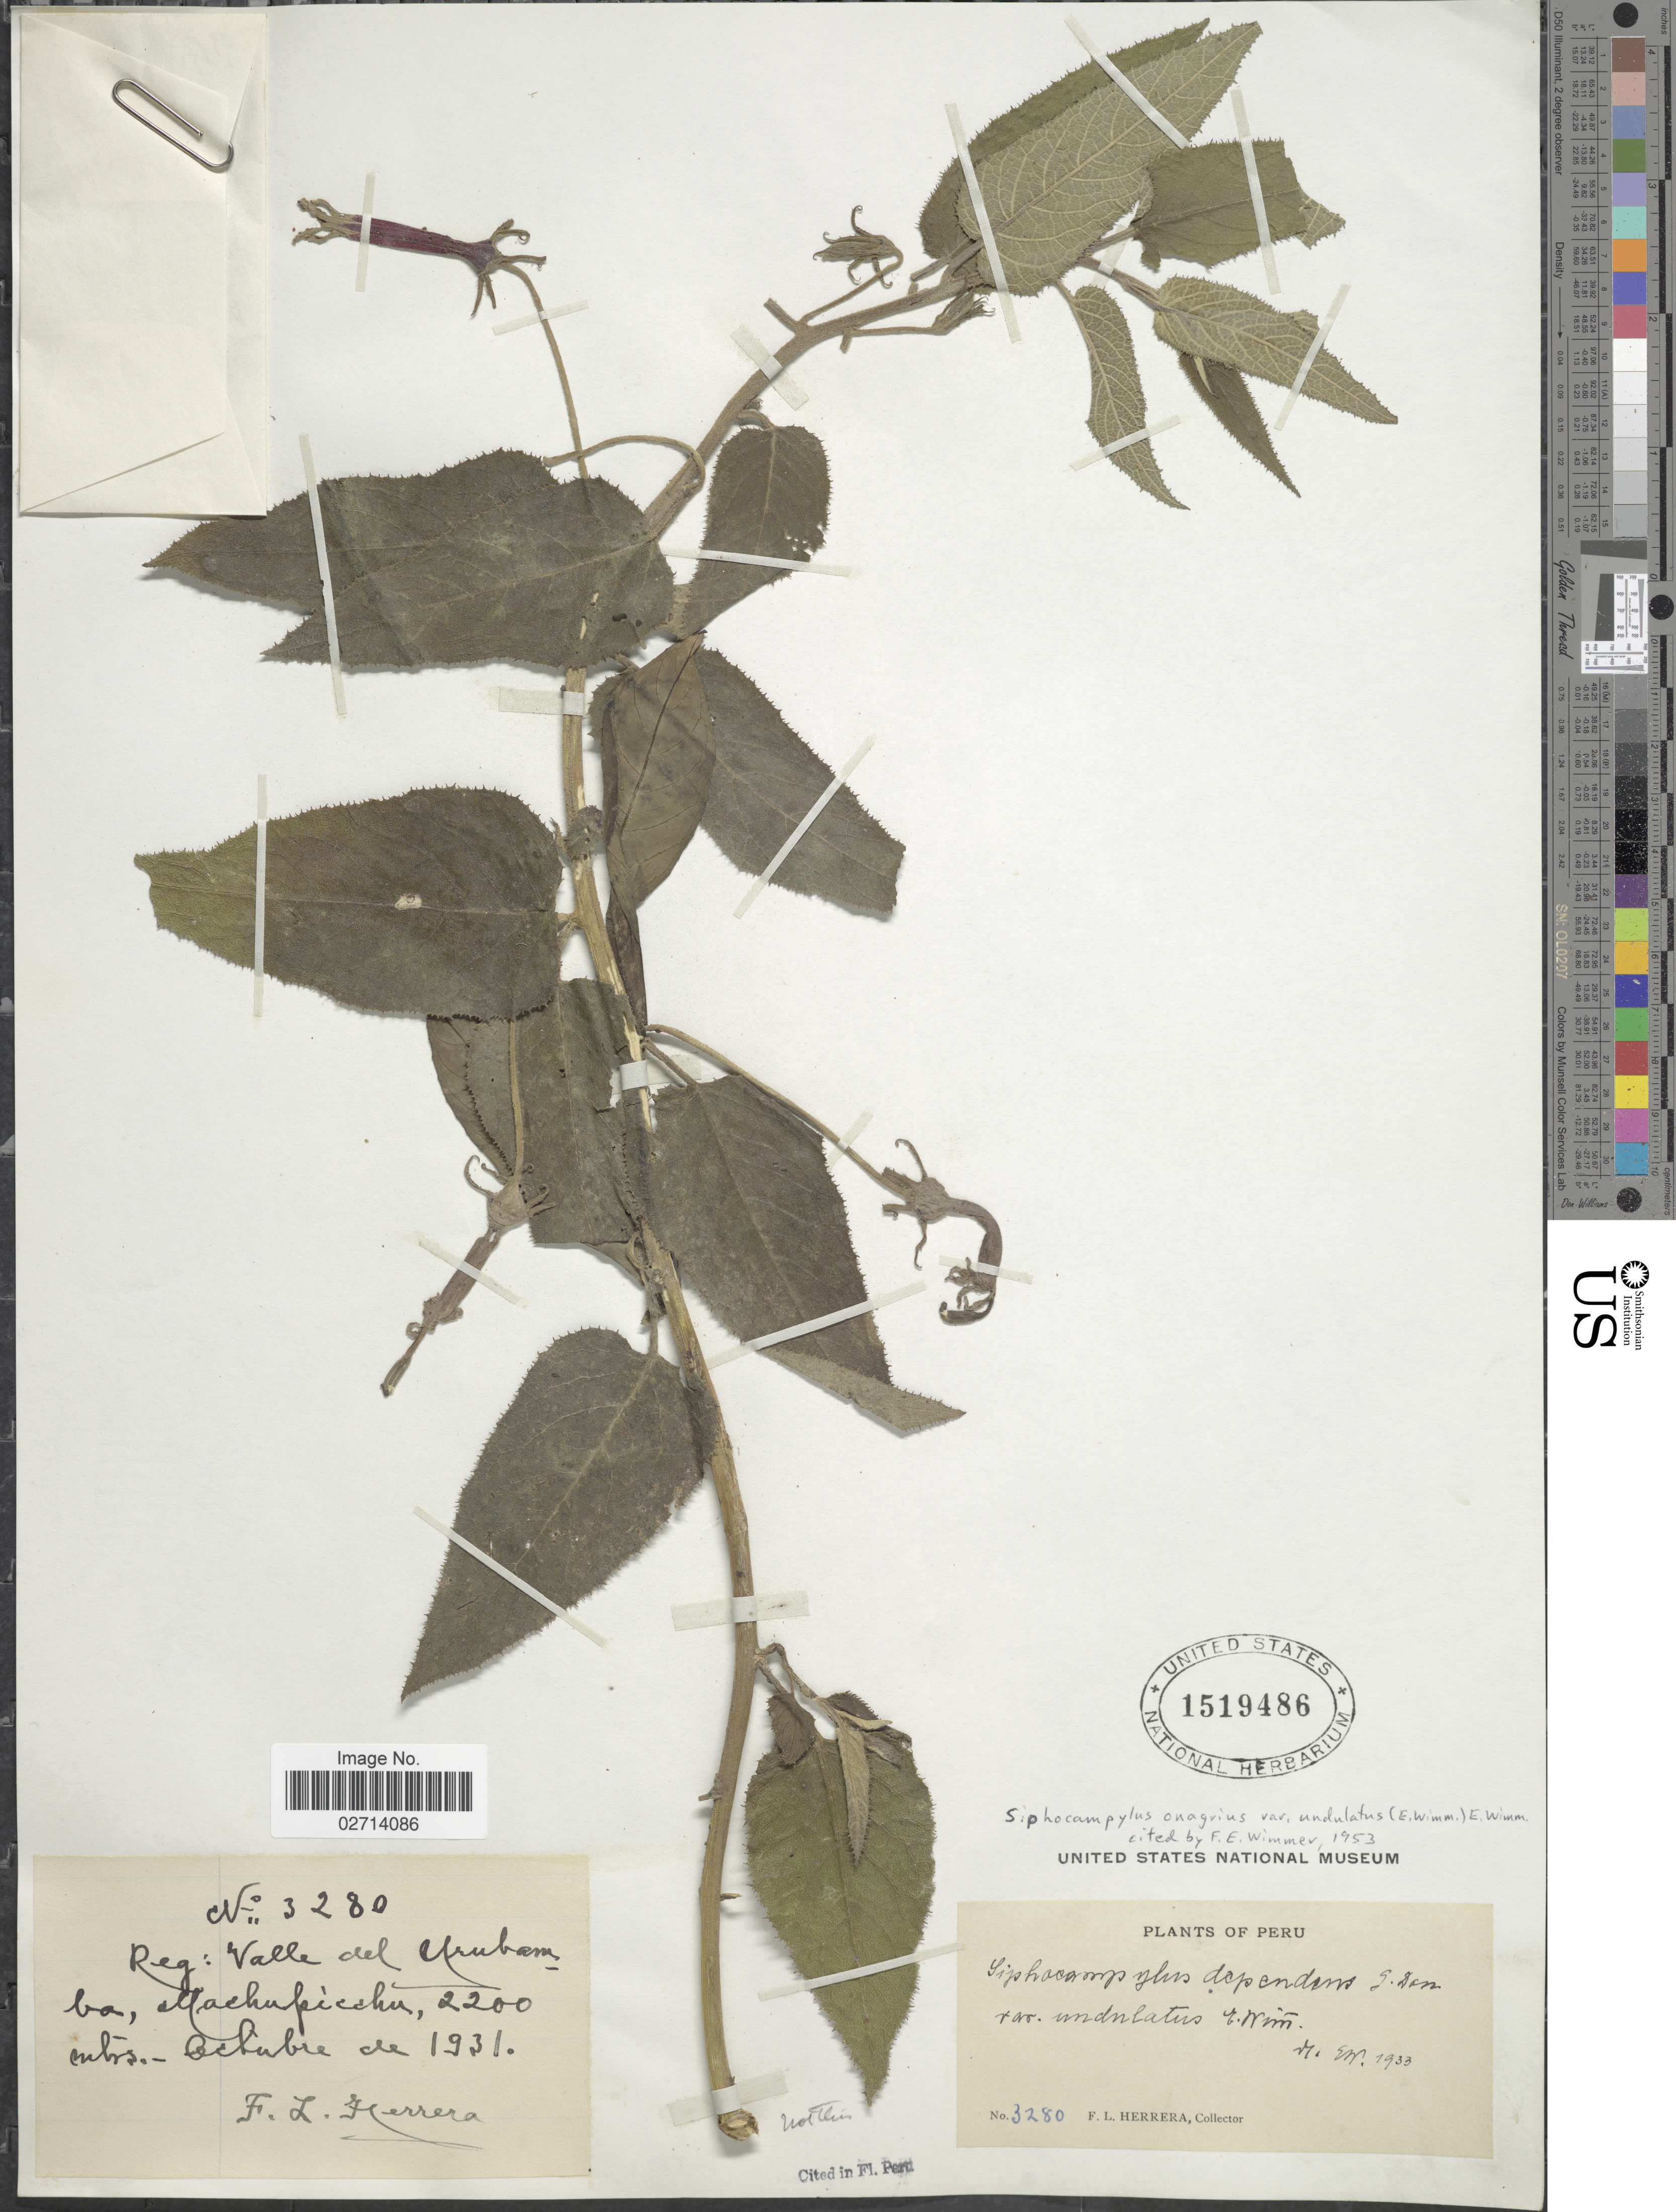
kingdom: Plantae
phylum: Tracheophyta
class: Magnoliopsida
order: Asterales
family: Campanulaceae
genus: Siphocampylus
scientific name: Siphocampylus onagrius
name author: E. Wimm.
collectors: F. L. Herrera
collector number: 3280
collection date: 1931-10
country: Peru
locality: Reg: Valle de Urubamba, Machu Picchu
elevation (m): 2200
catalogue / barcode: US 1519486